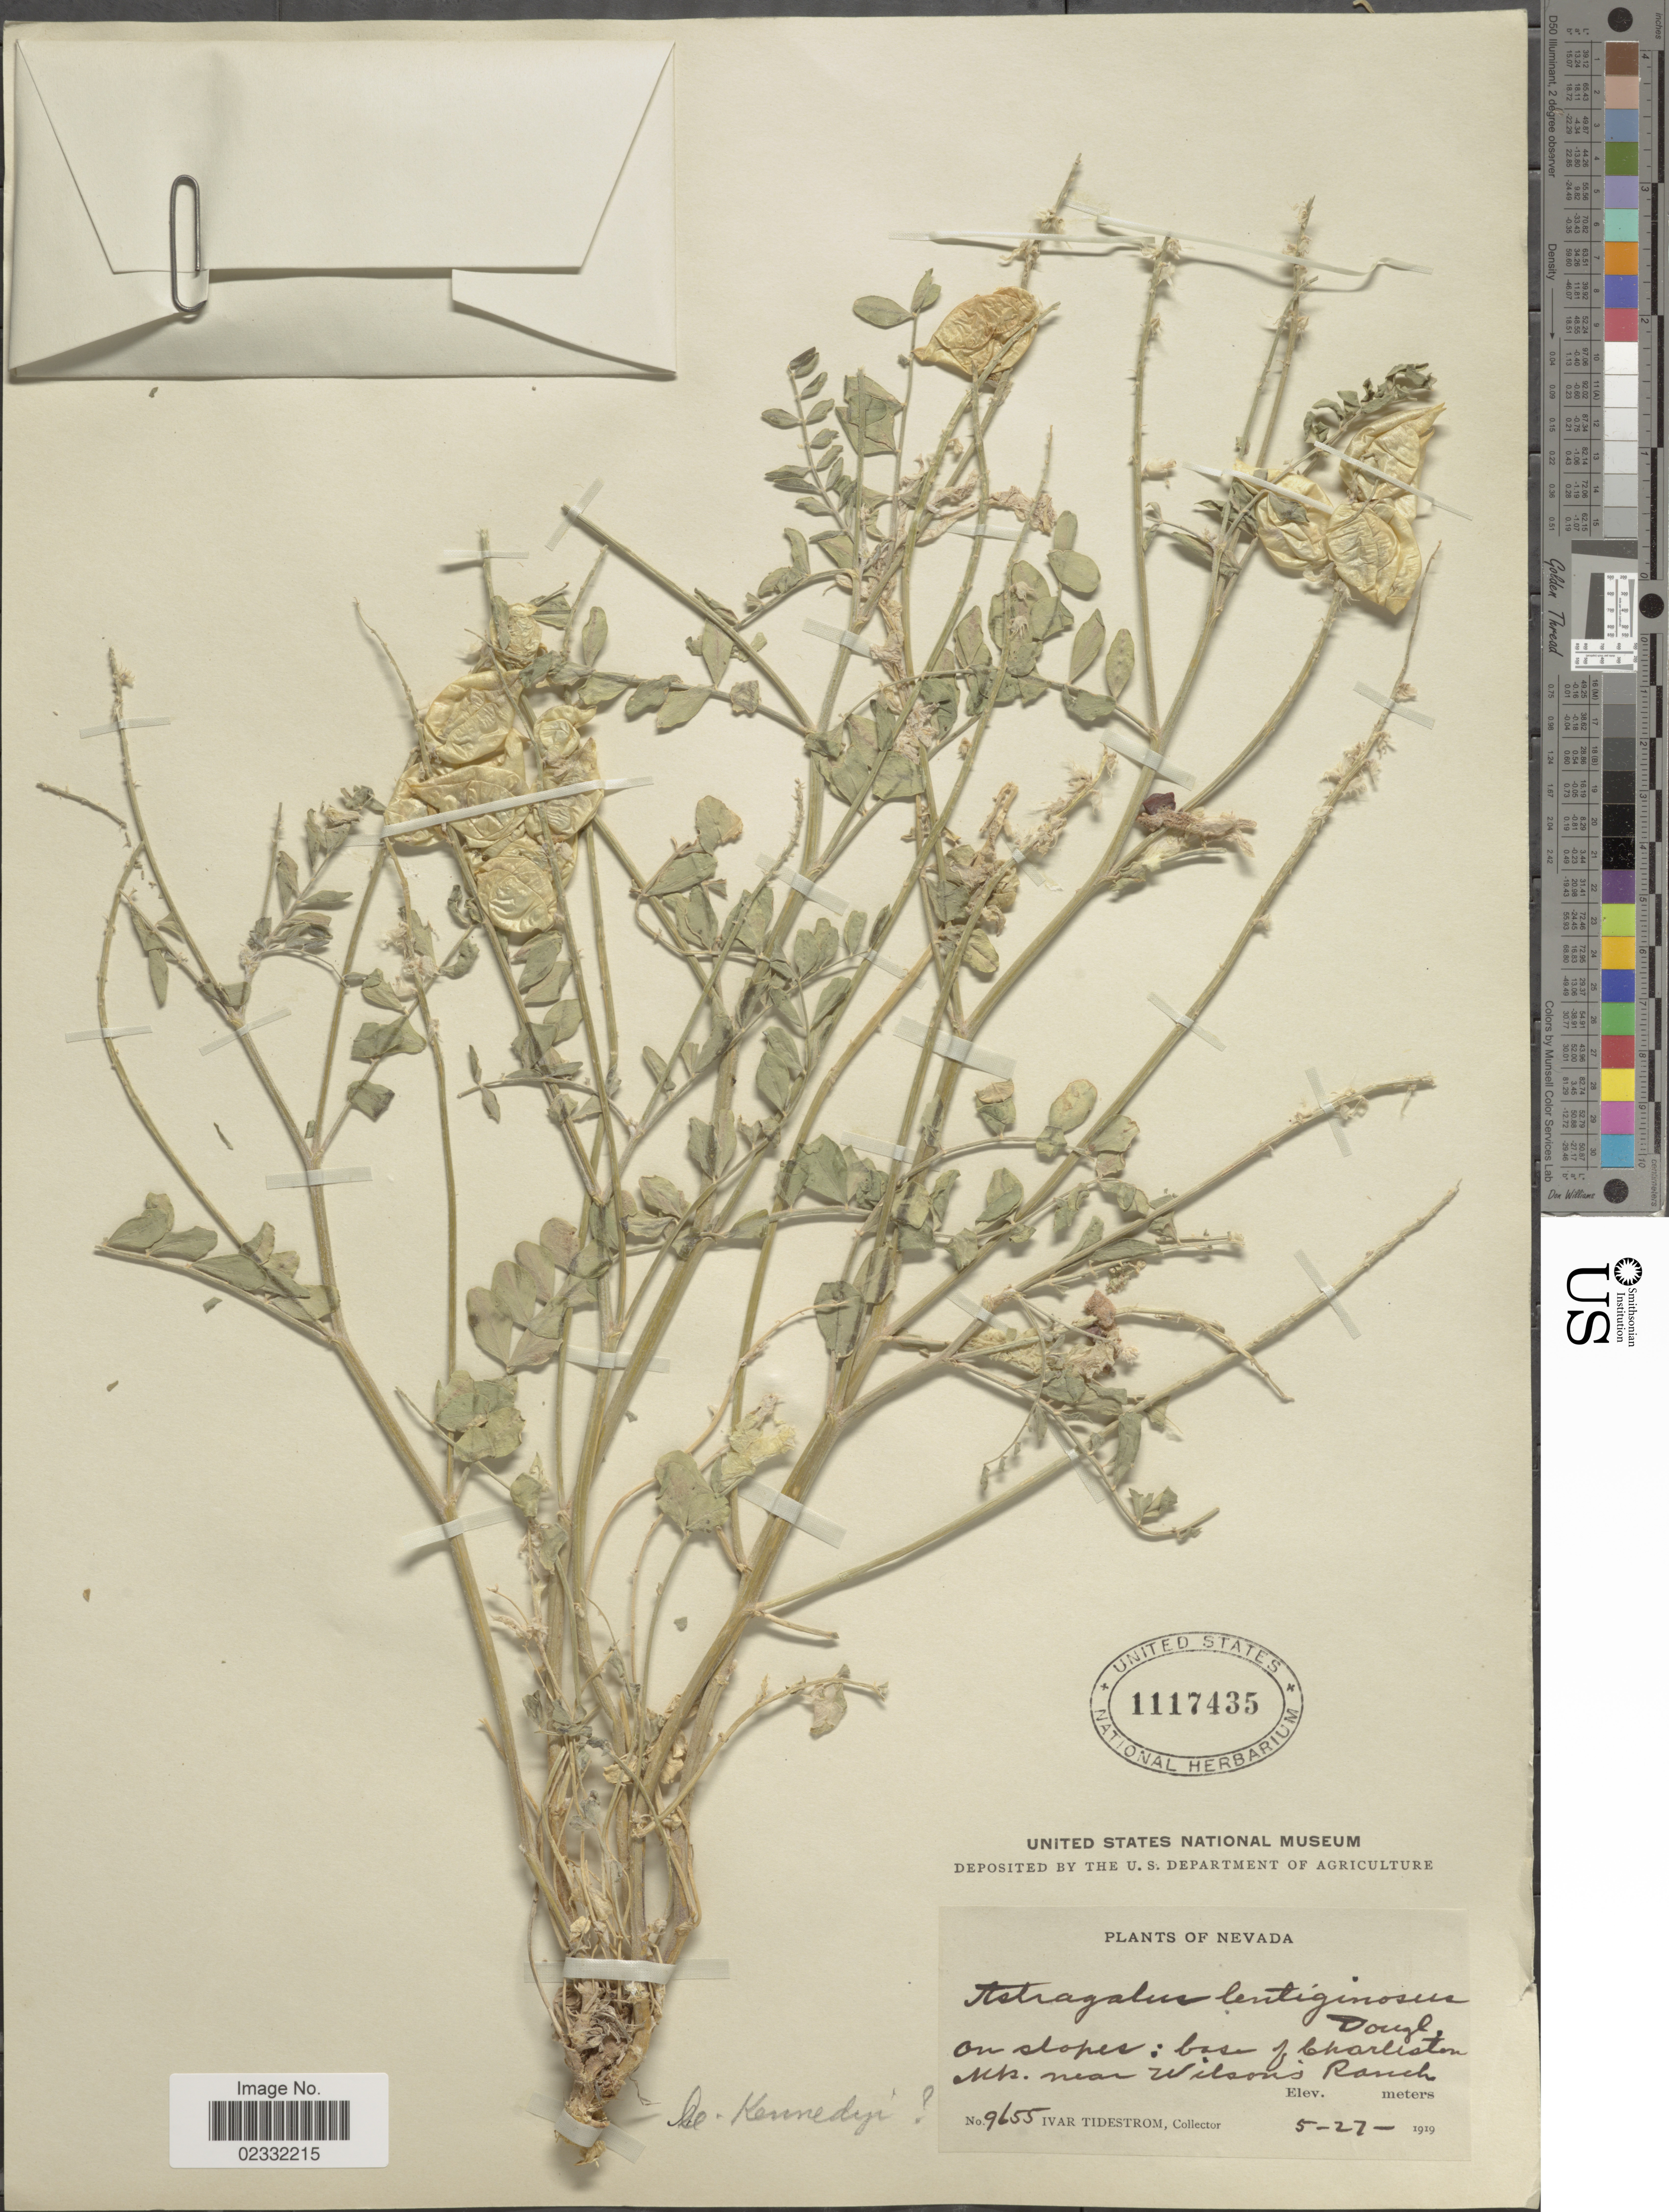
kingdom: Plantae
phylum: Tracheophyta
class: Magnoliopsida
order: Fabales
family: Fabaceae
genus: Astragalus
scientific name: Astragalus lentiginosus var. kennedyi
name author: (Rydb.) Barneby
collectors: I. F. Tidestrom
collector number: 9655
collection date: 1919-05-27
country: United States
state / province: Nevada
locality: On slopes: base of Charleston Mts. near Wolsin's Ranch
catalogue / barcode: US 1117435